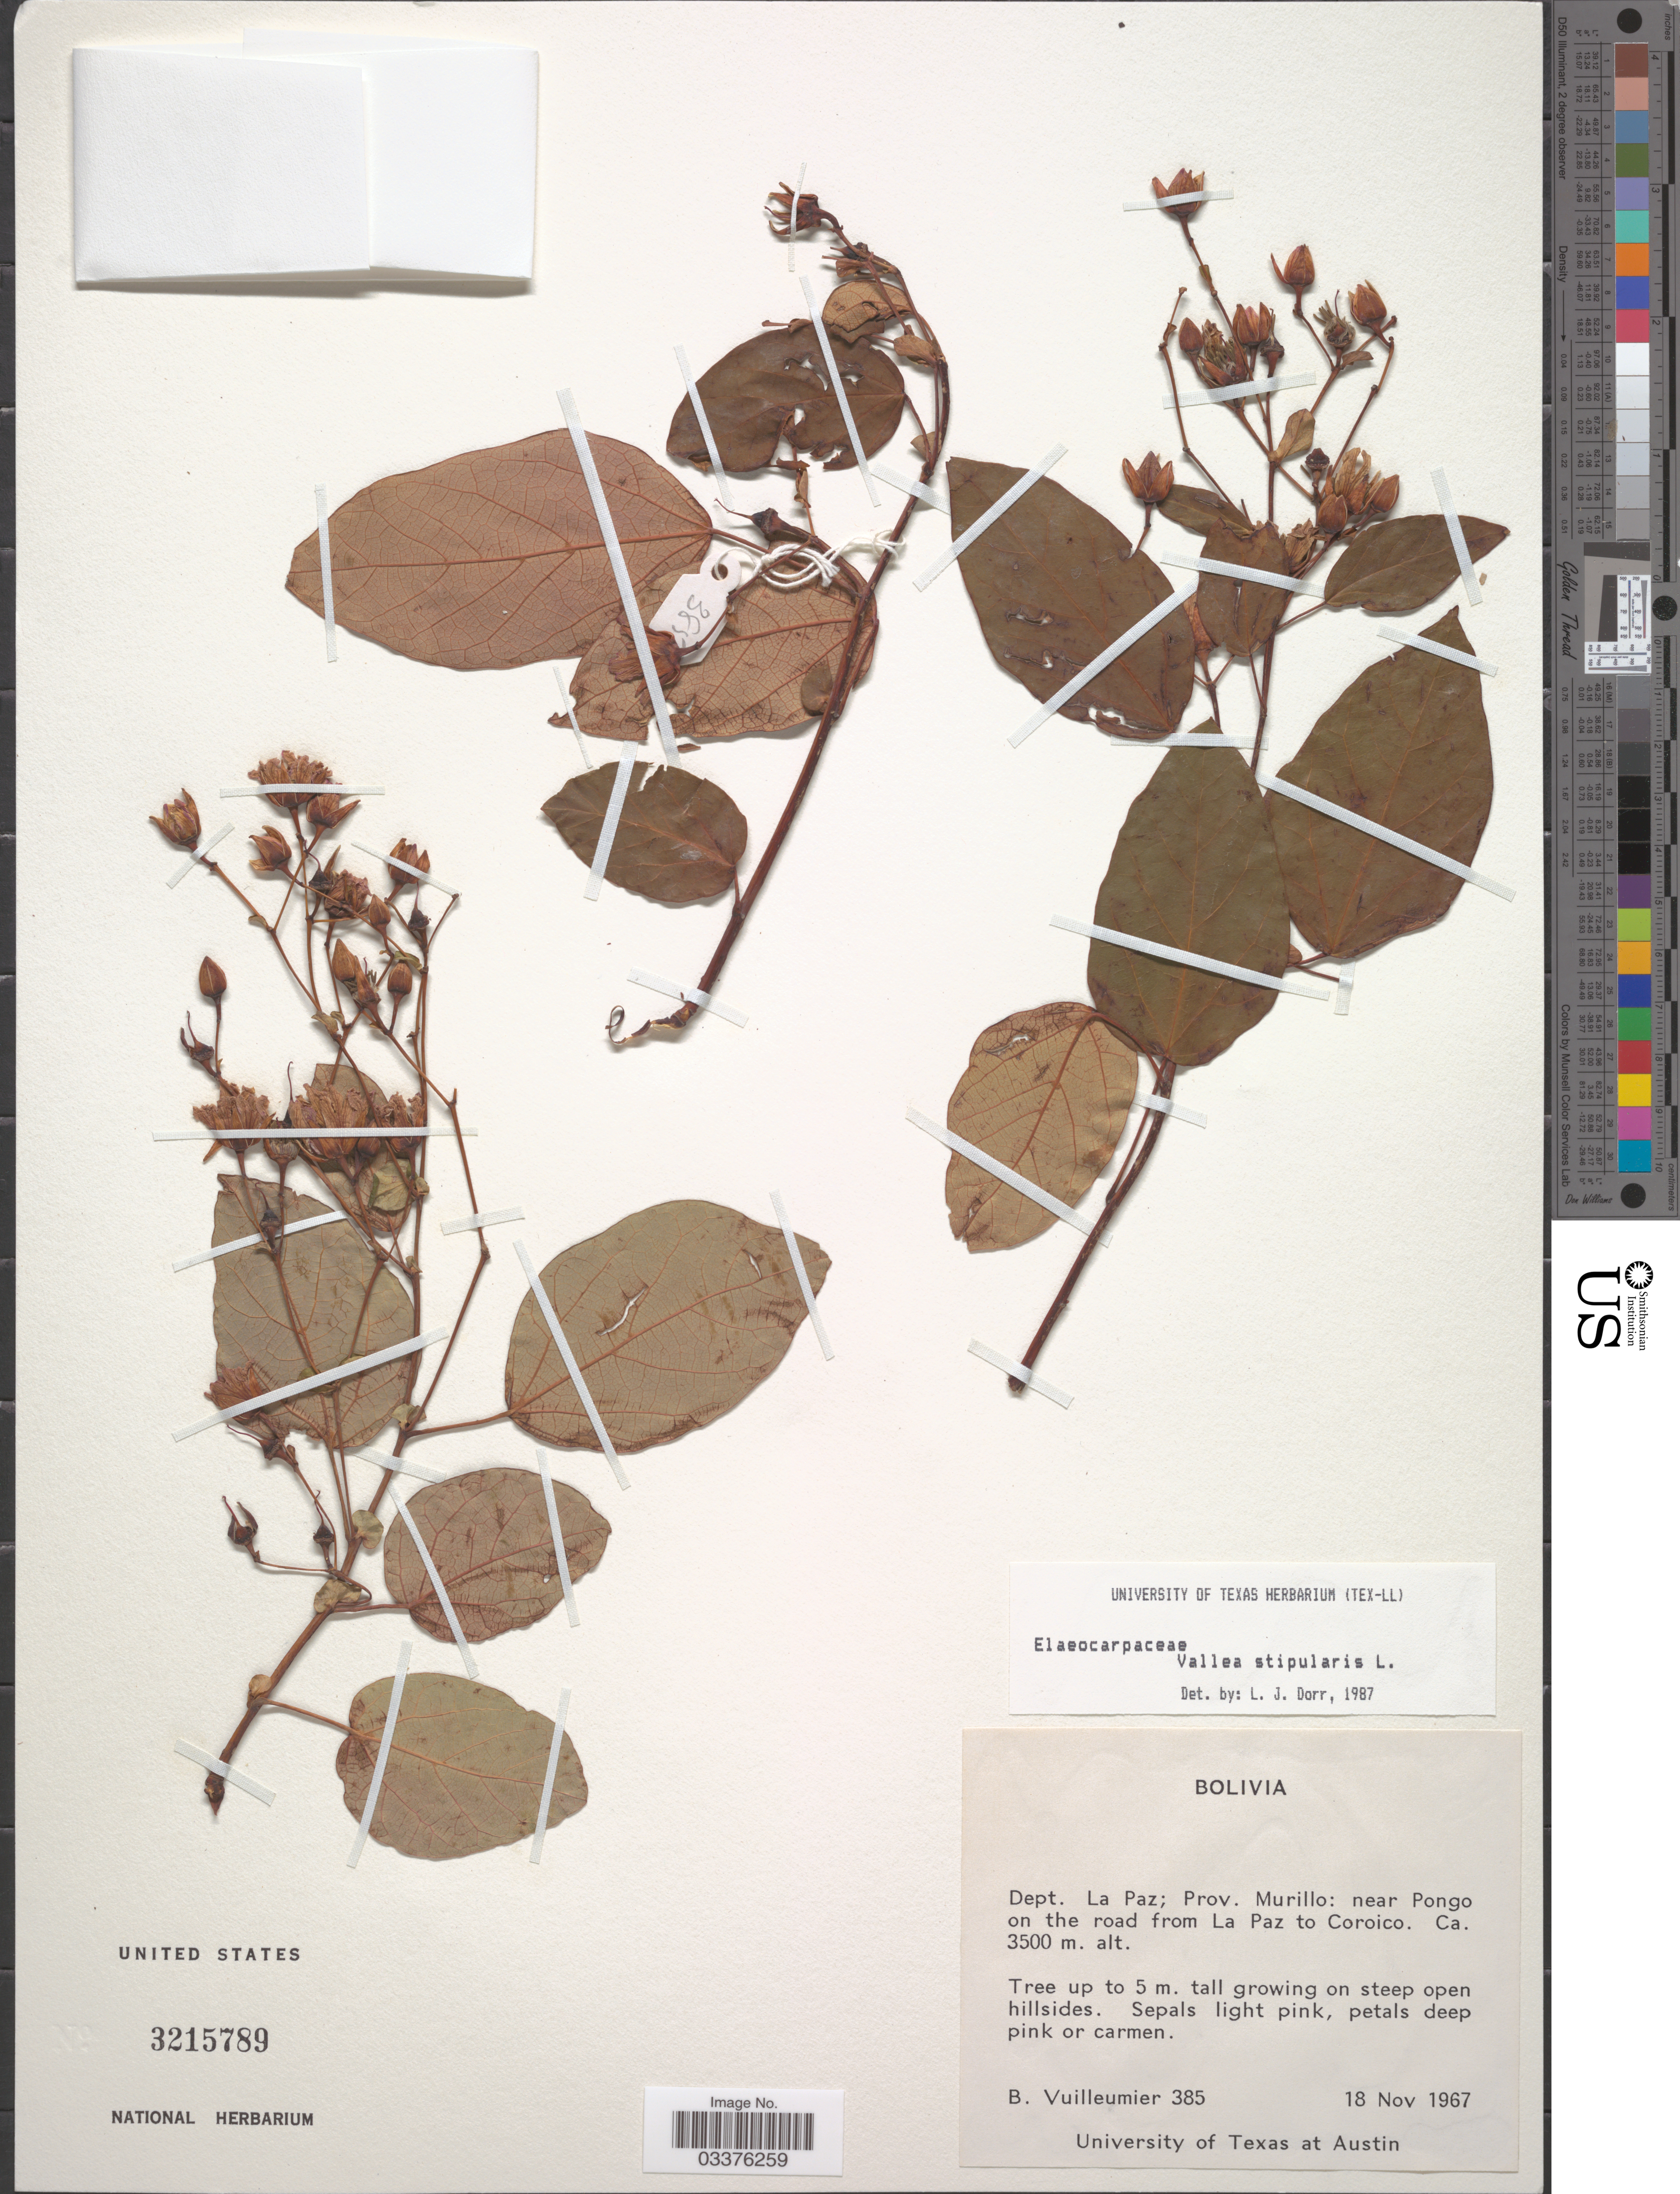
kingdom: Plantae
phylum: Tracheophyta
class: Magnoliopsida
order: Oxalidales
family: Elaeocarpaceae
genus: Vallea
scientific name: Vallea stipularis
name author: L. f.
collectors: B. Vuilleumier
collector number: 385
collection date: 1967-11-18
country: Bolivia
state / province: La Paz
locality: Dept. La Paz; Prov. Murillo: near Pongo on the road from La Paz to Coroico.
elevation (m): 3500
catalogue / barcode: US 3215789